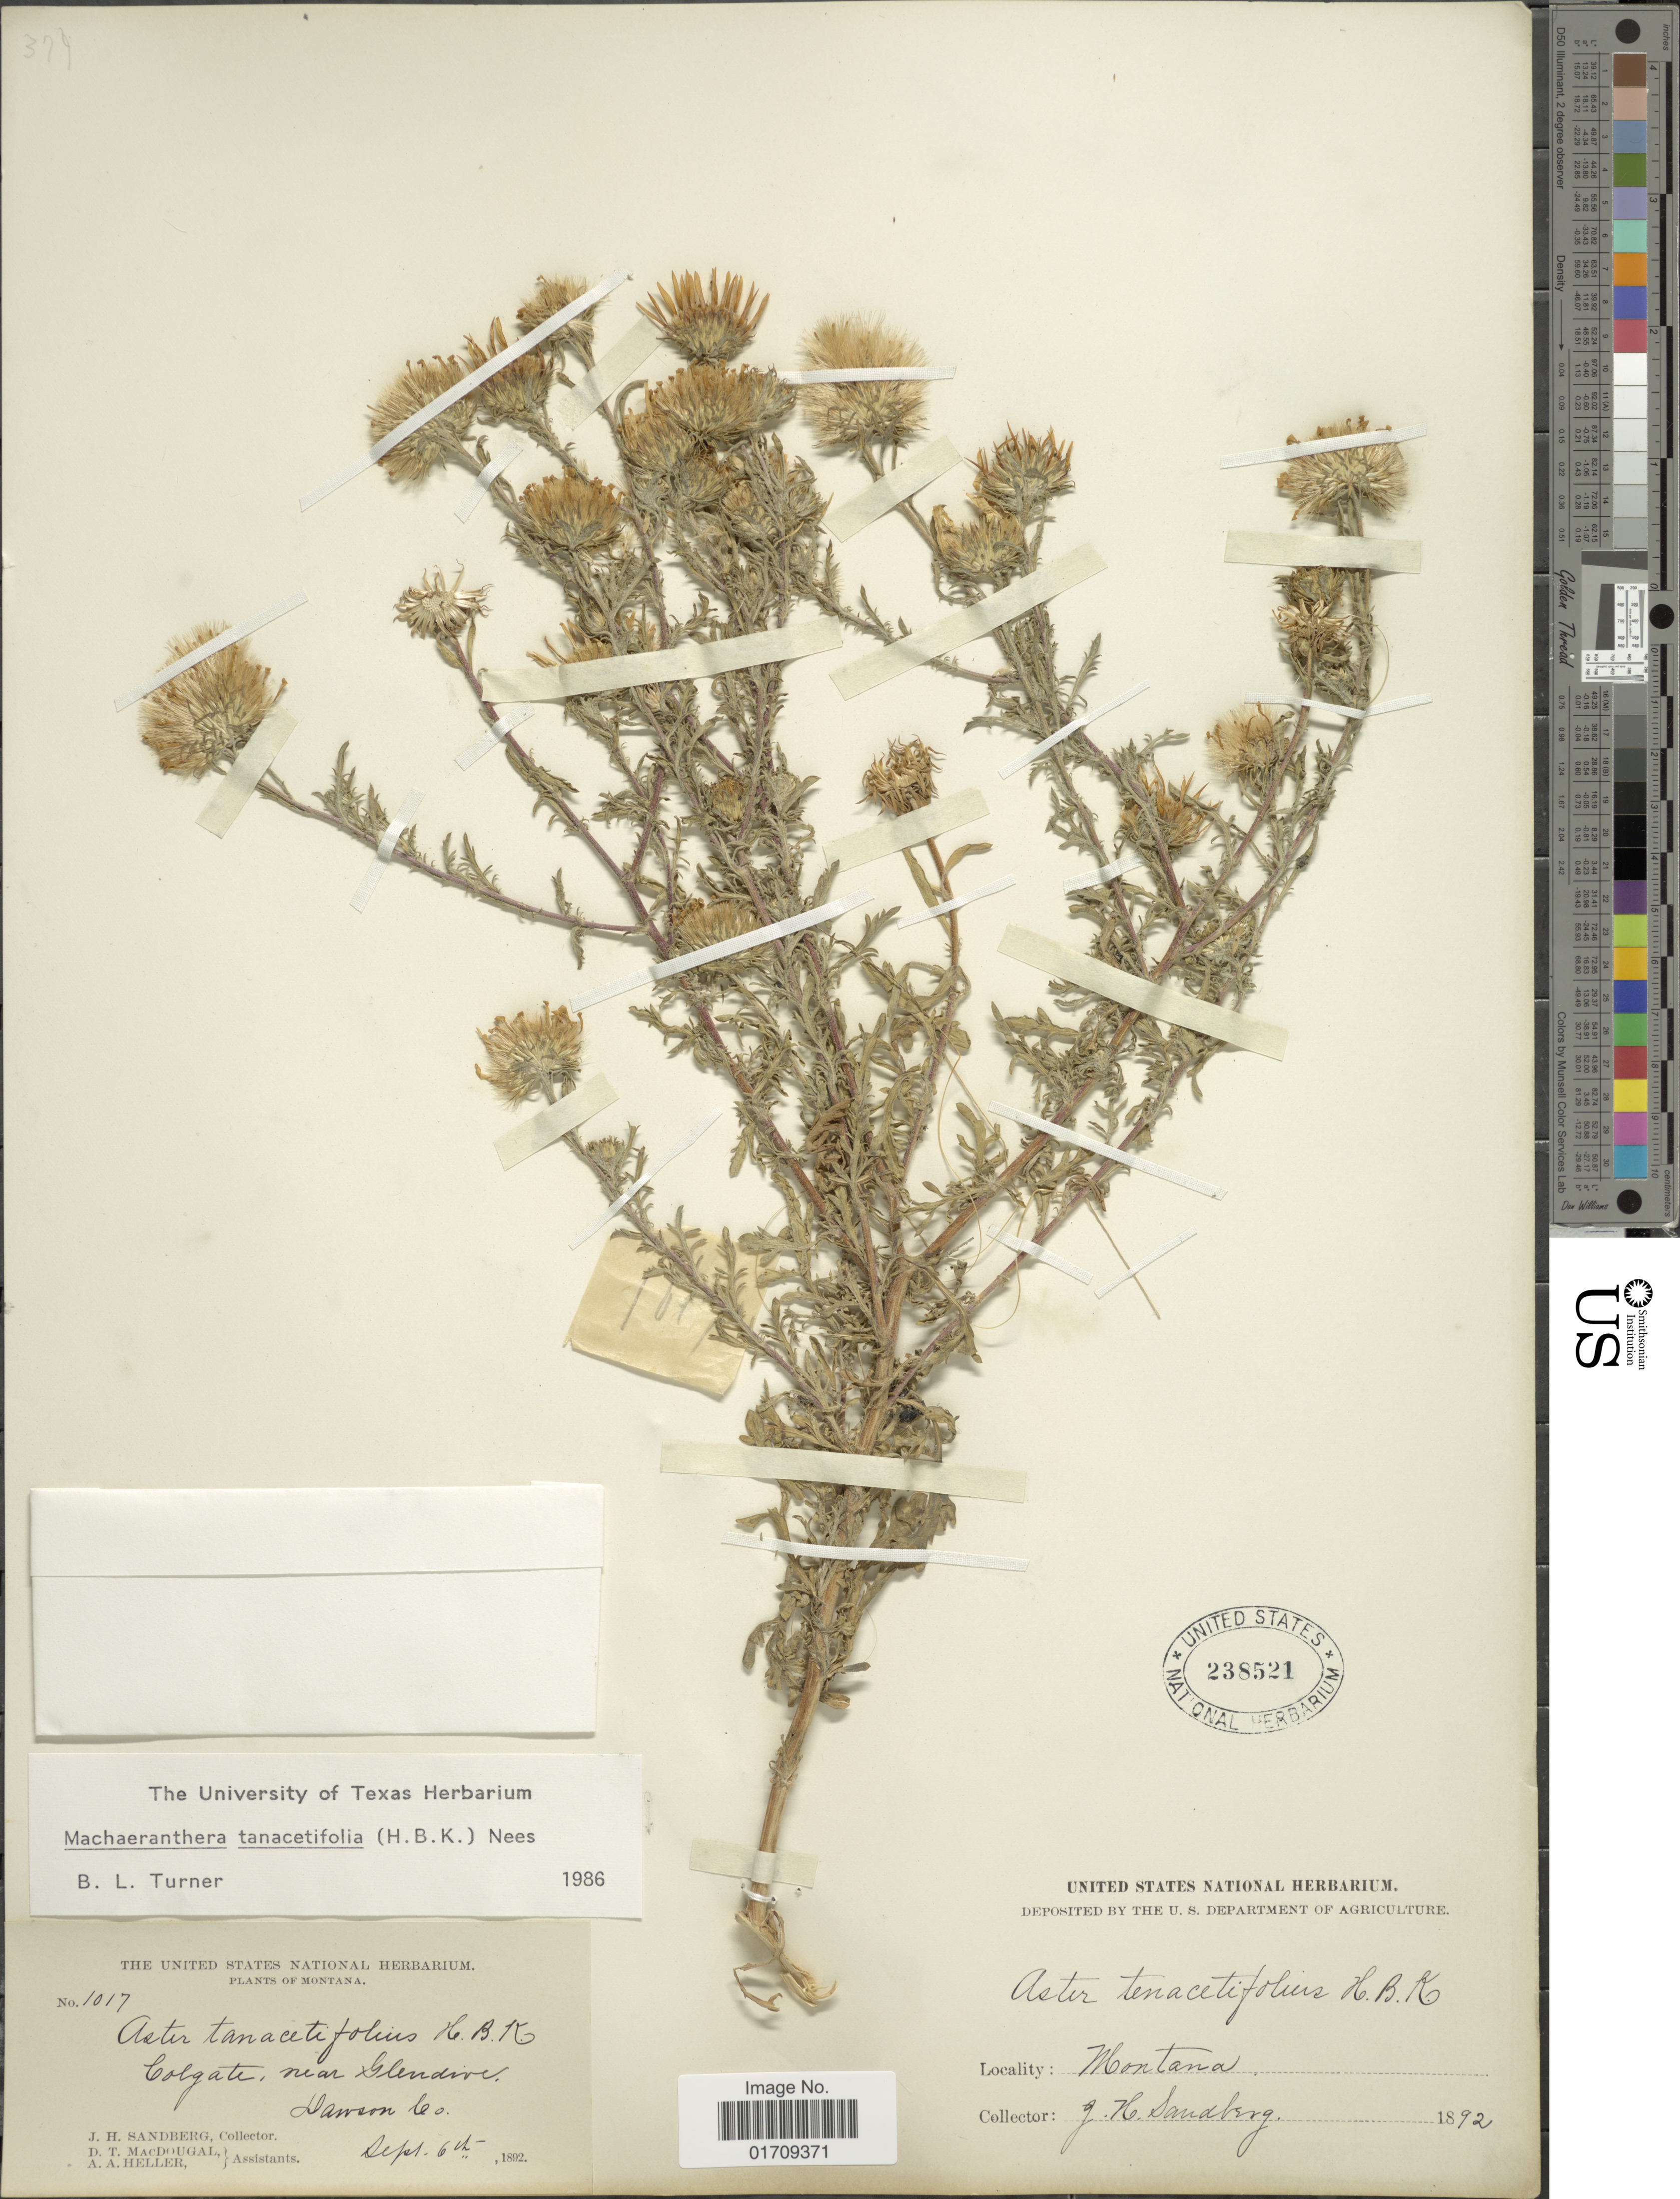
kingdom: Plantae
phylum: Tracheophyta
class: Magnoliopsida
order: Asterales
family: Asteraceae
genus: Machaeranthera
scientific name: Machaeranthera tanacetifolia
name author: (Kunth) Nees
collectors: J. H. Sandberg, D. T. MacDougal & A. A. Heller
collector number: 1017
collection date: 1892-09-06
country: United States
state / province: Montana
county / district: Dawson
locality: Colgate, near Glendive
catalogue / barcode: US 238521